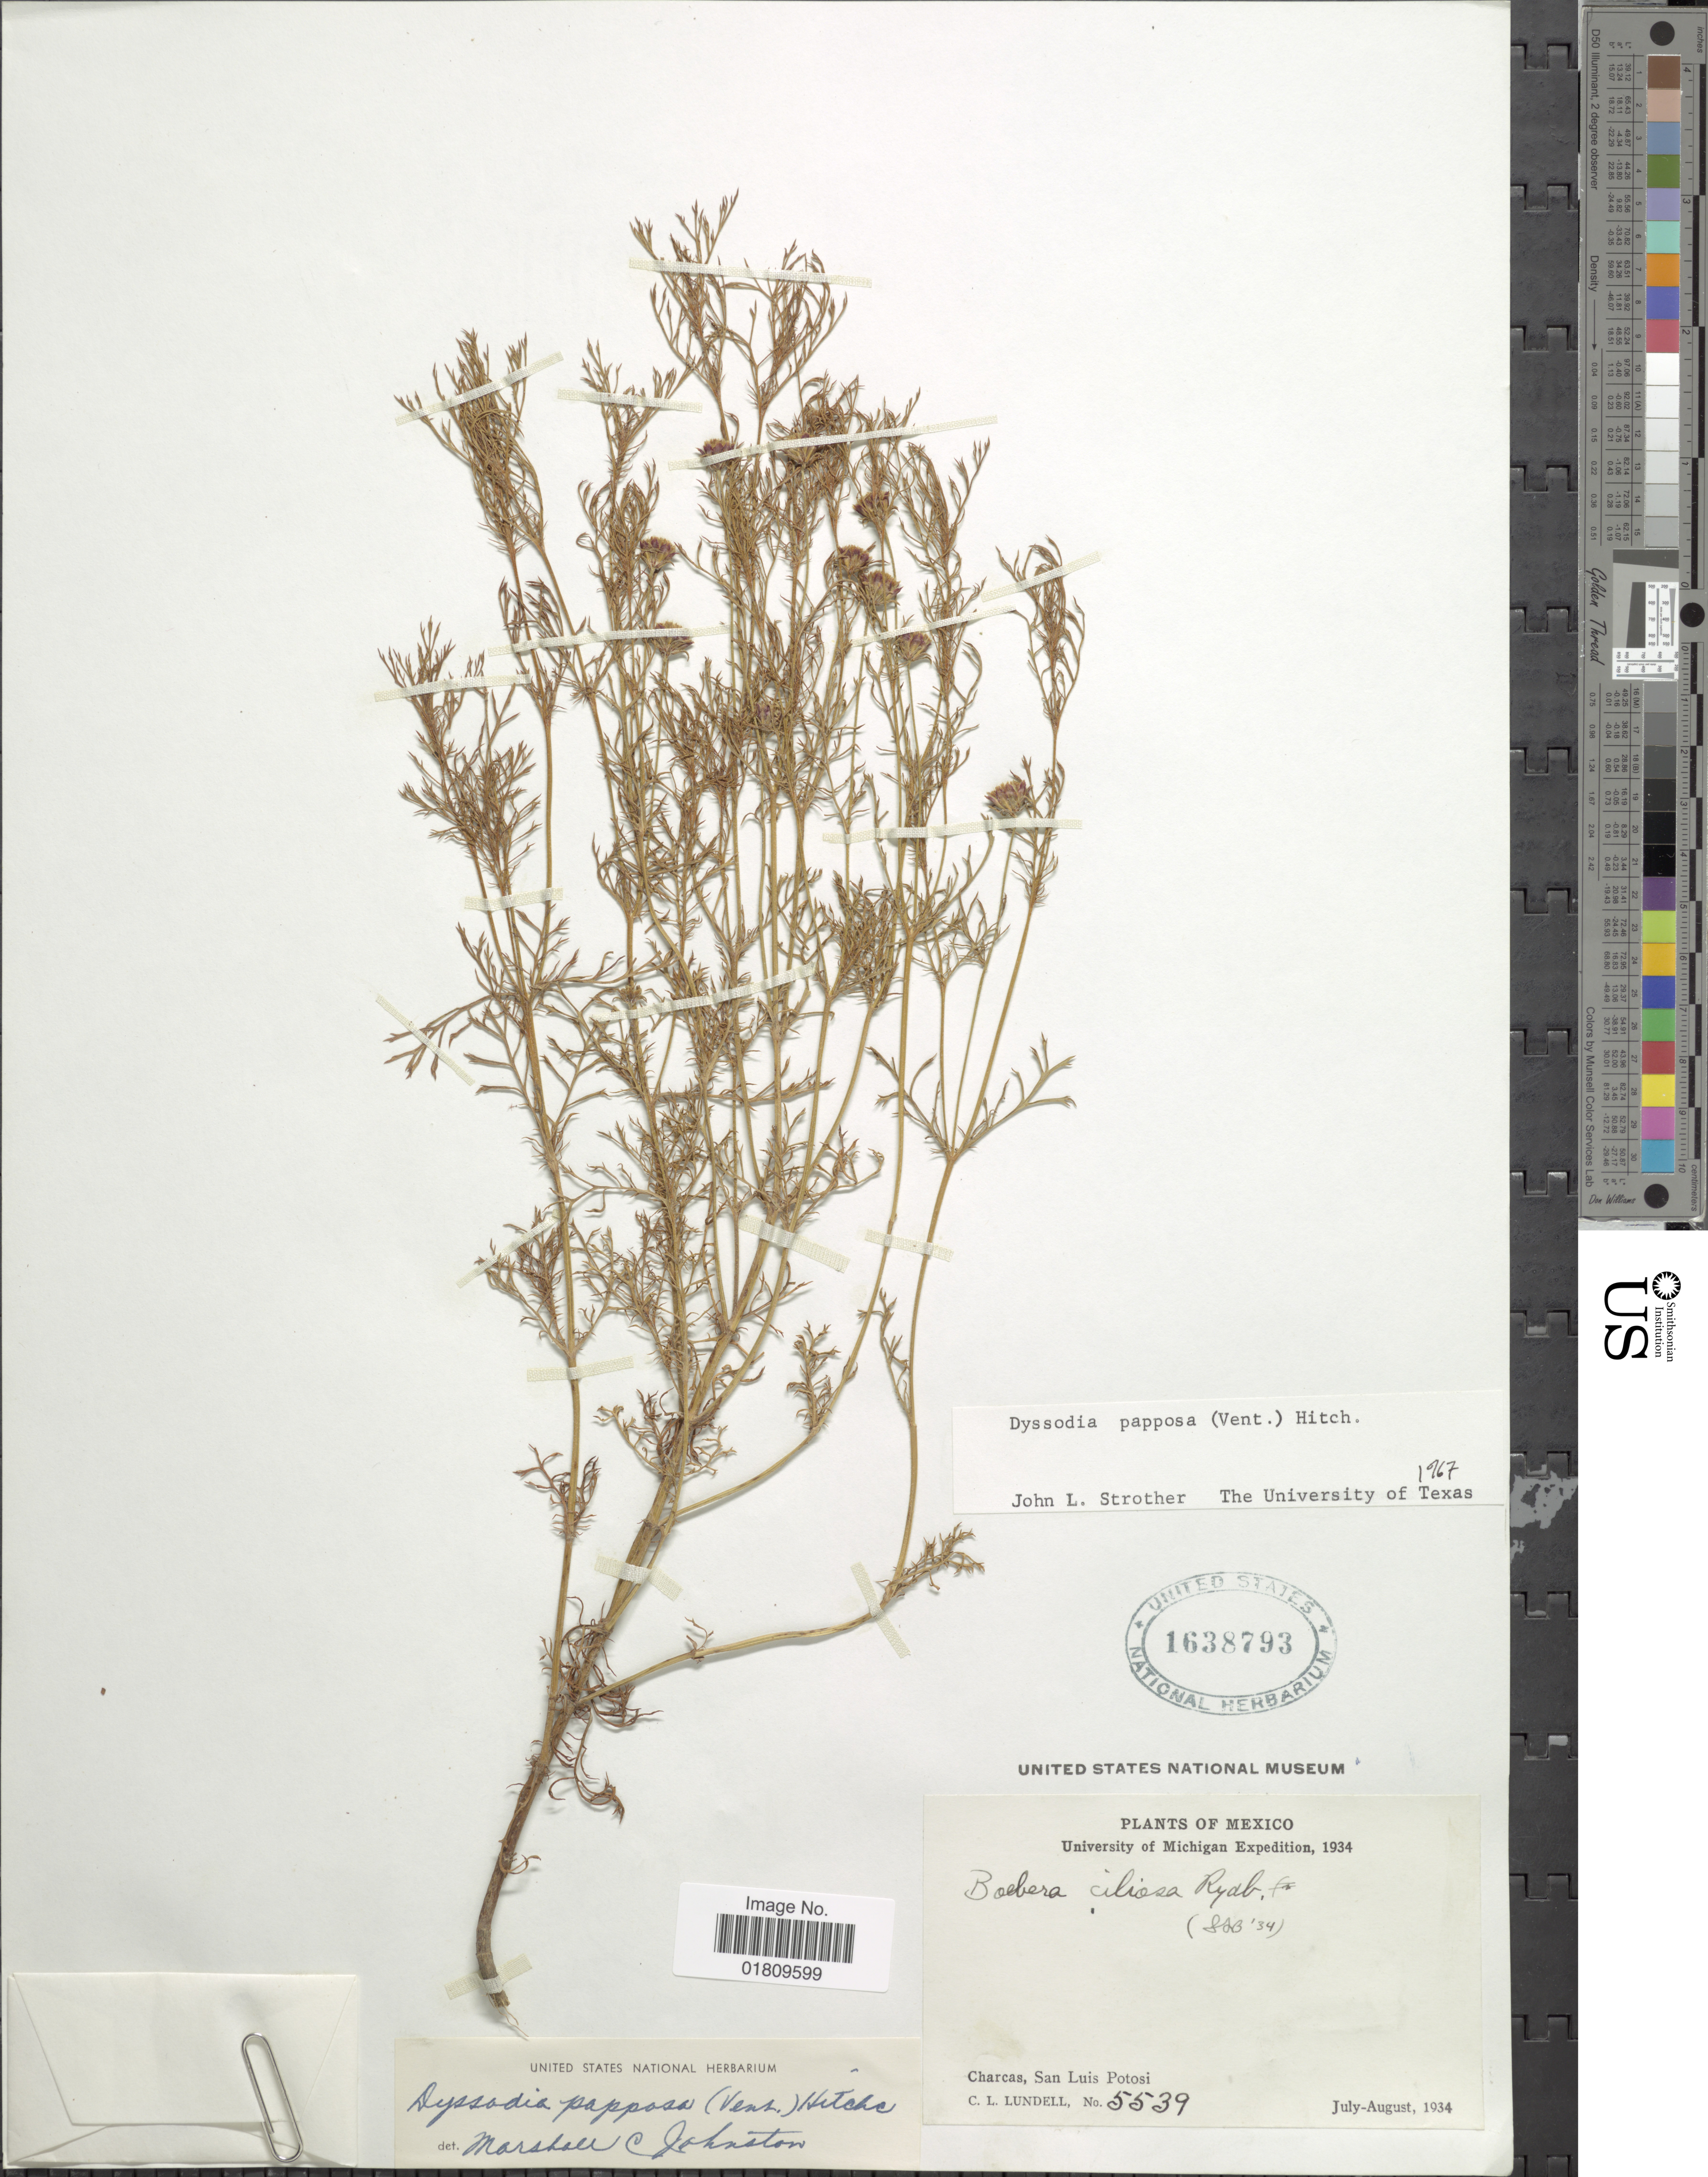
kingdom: Plantae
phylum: Tracheophyta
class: Magnoliopsida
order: Asterales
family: Asteraceae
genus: Dyssodia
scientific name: Dyssodia papposa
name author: (Vent.) Hitchc.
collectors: C. L. Lundell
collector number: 5539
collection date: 1934-07/1934-08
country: Mexico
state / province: San Luis Potosí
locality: Charcas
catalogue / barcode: US 1638793